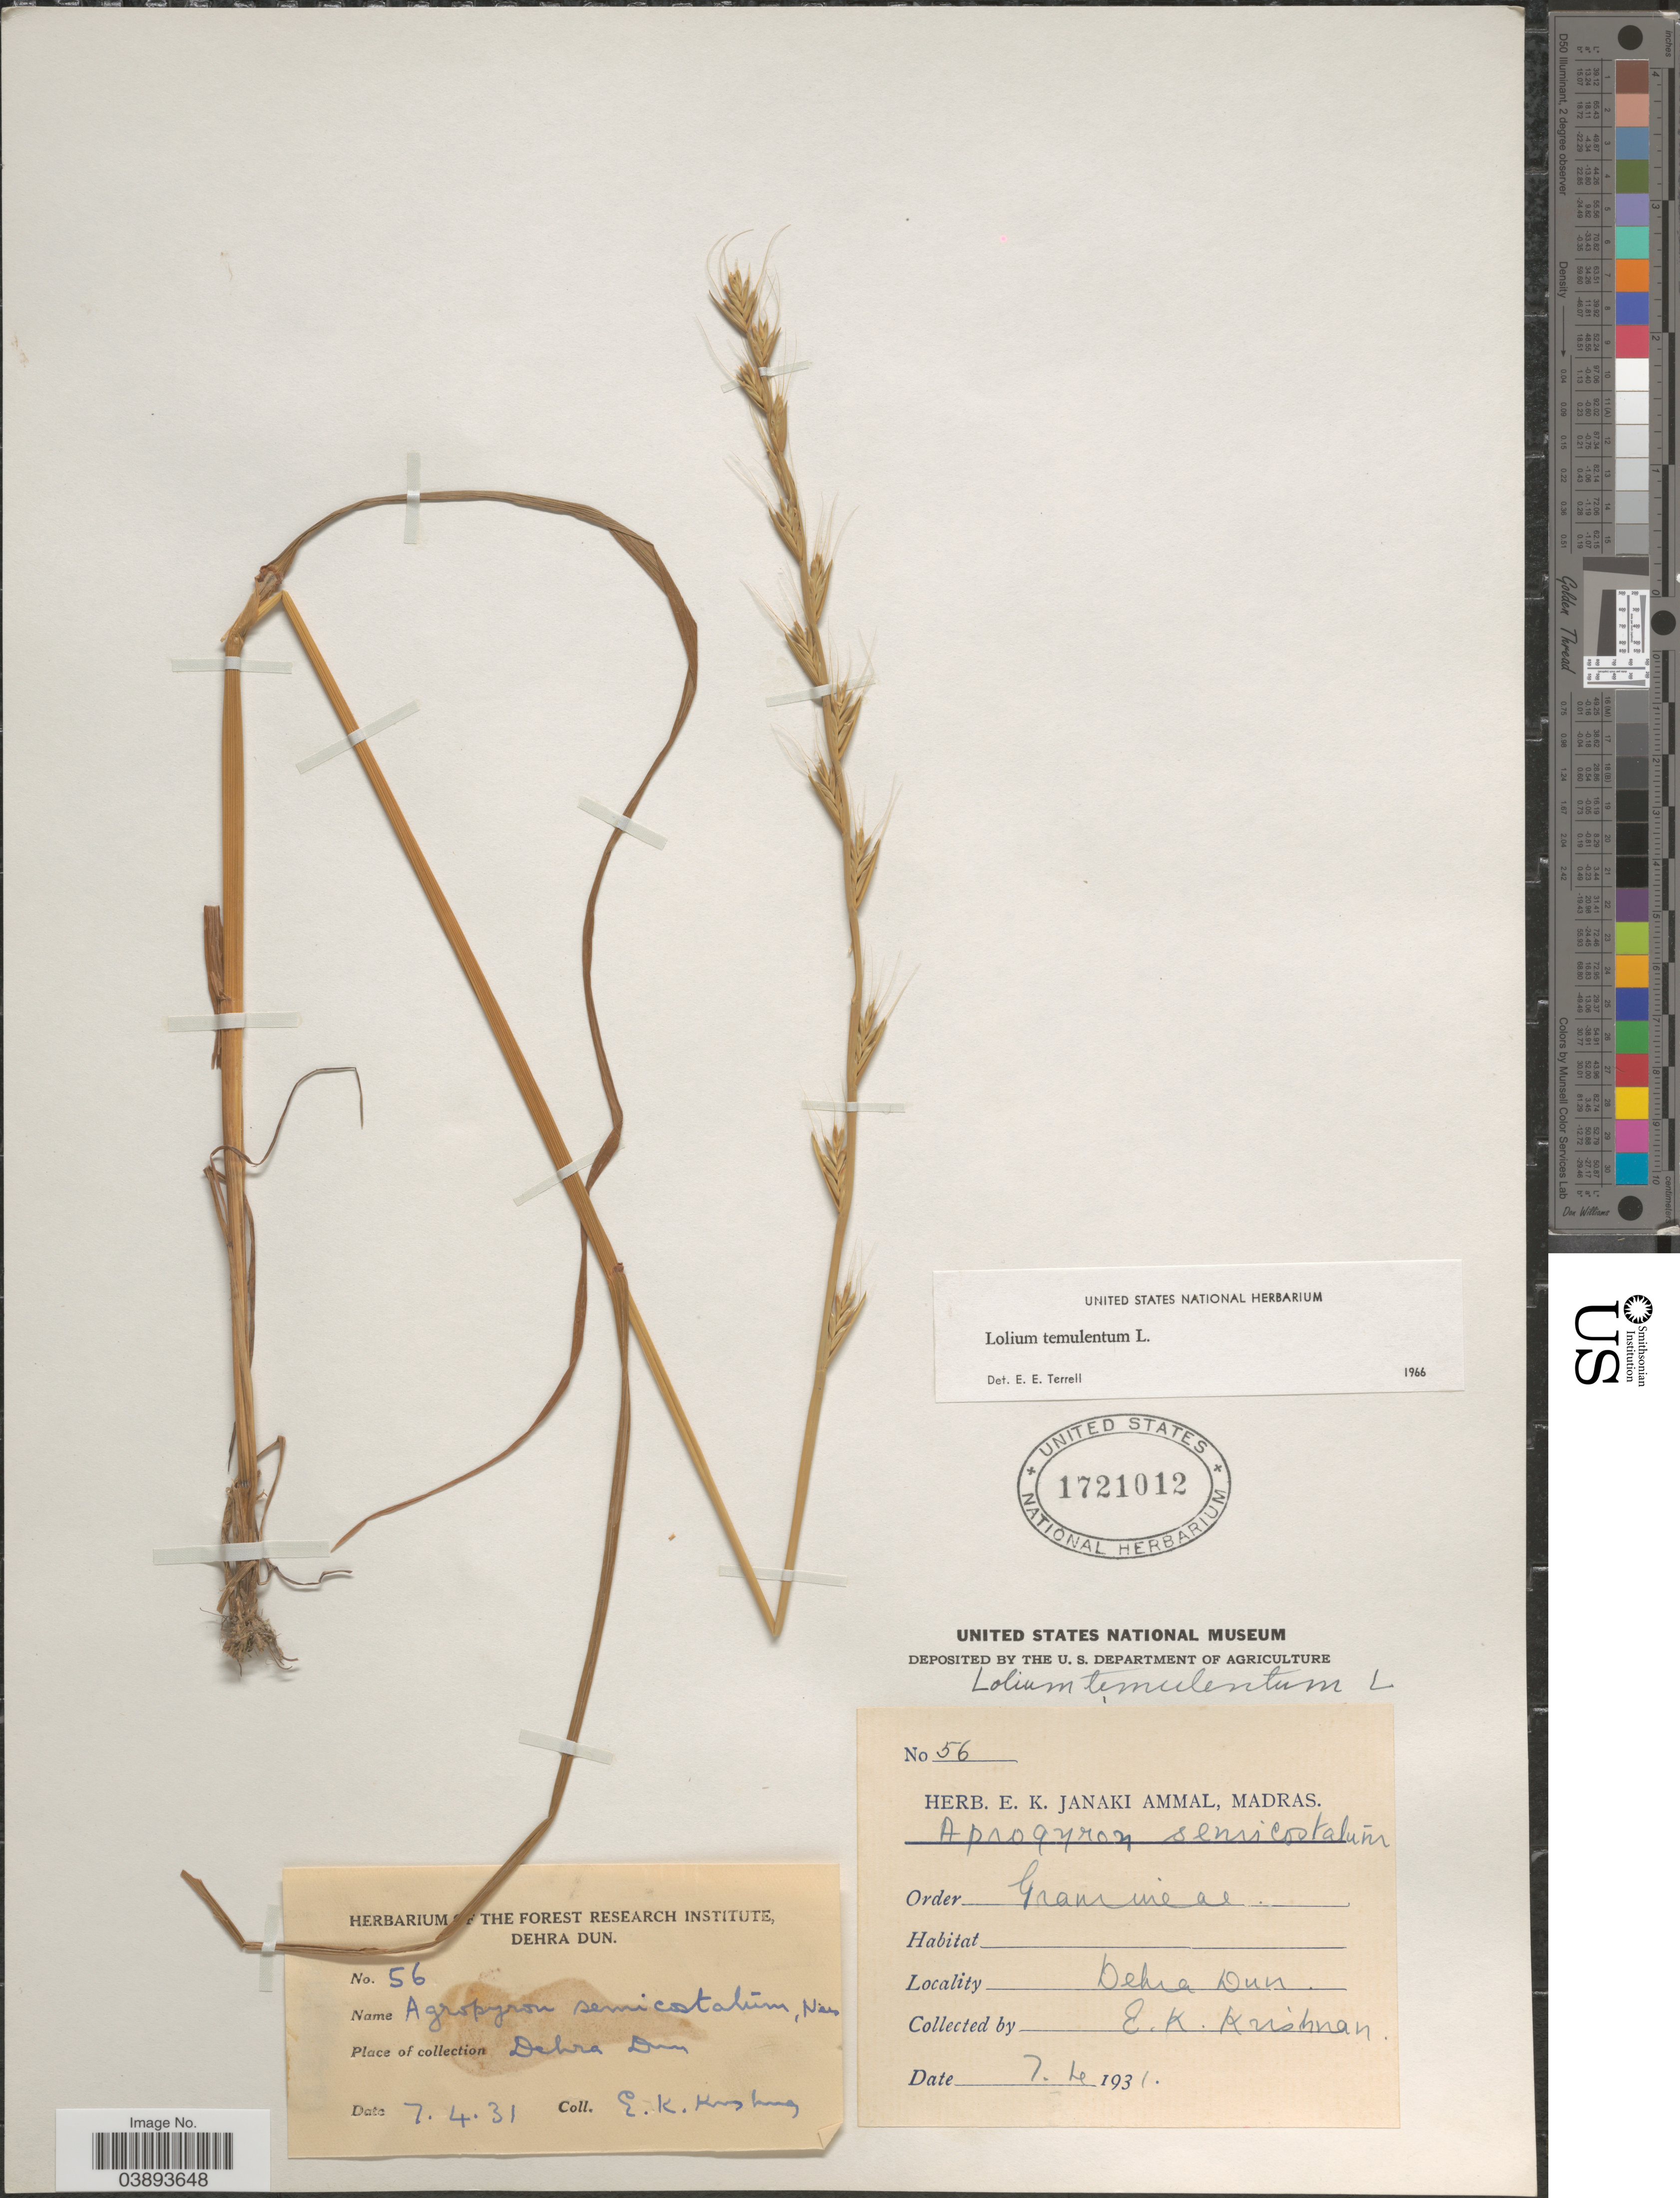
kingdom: Plantae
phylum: Tracheophyta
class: Liliopsida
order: Poales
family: Poaceae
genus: Lolium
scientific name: Lolium temulentum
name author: L.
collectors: E. Krishnan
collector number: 56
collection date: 1931-04-07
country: India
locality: Dehra Dun.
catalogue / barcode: US 1721012